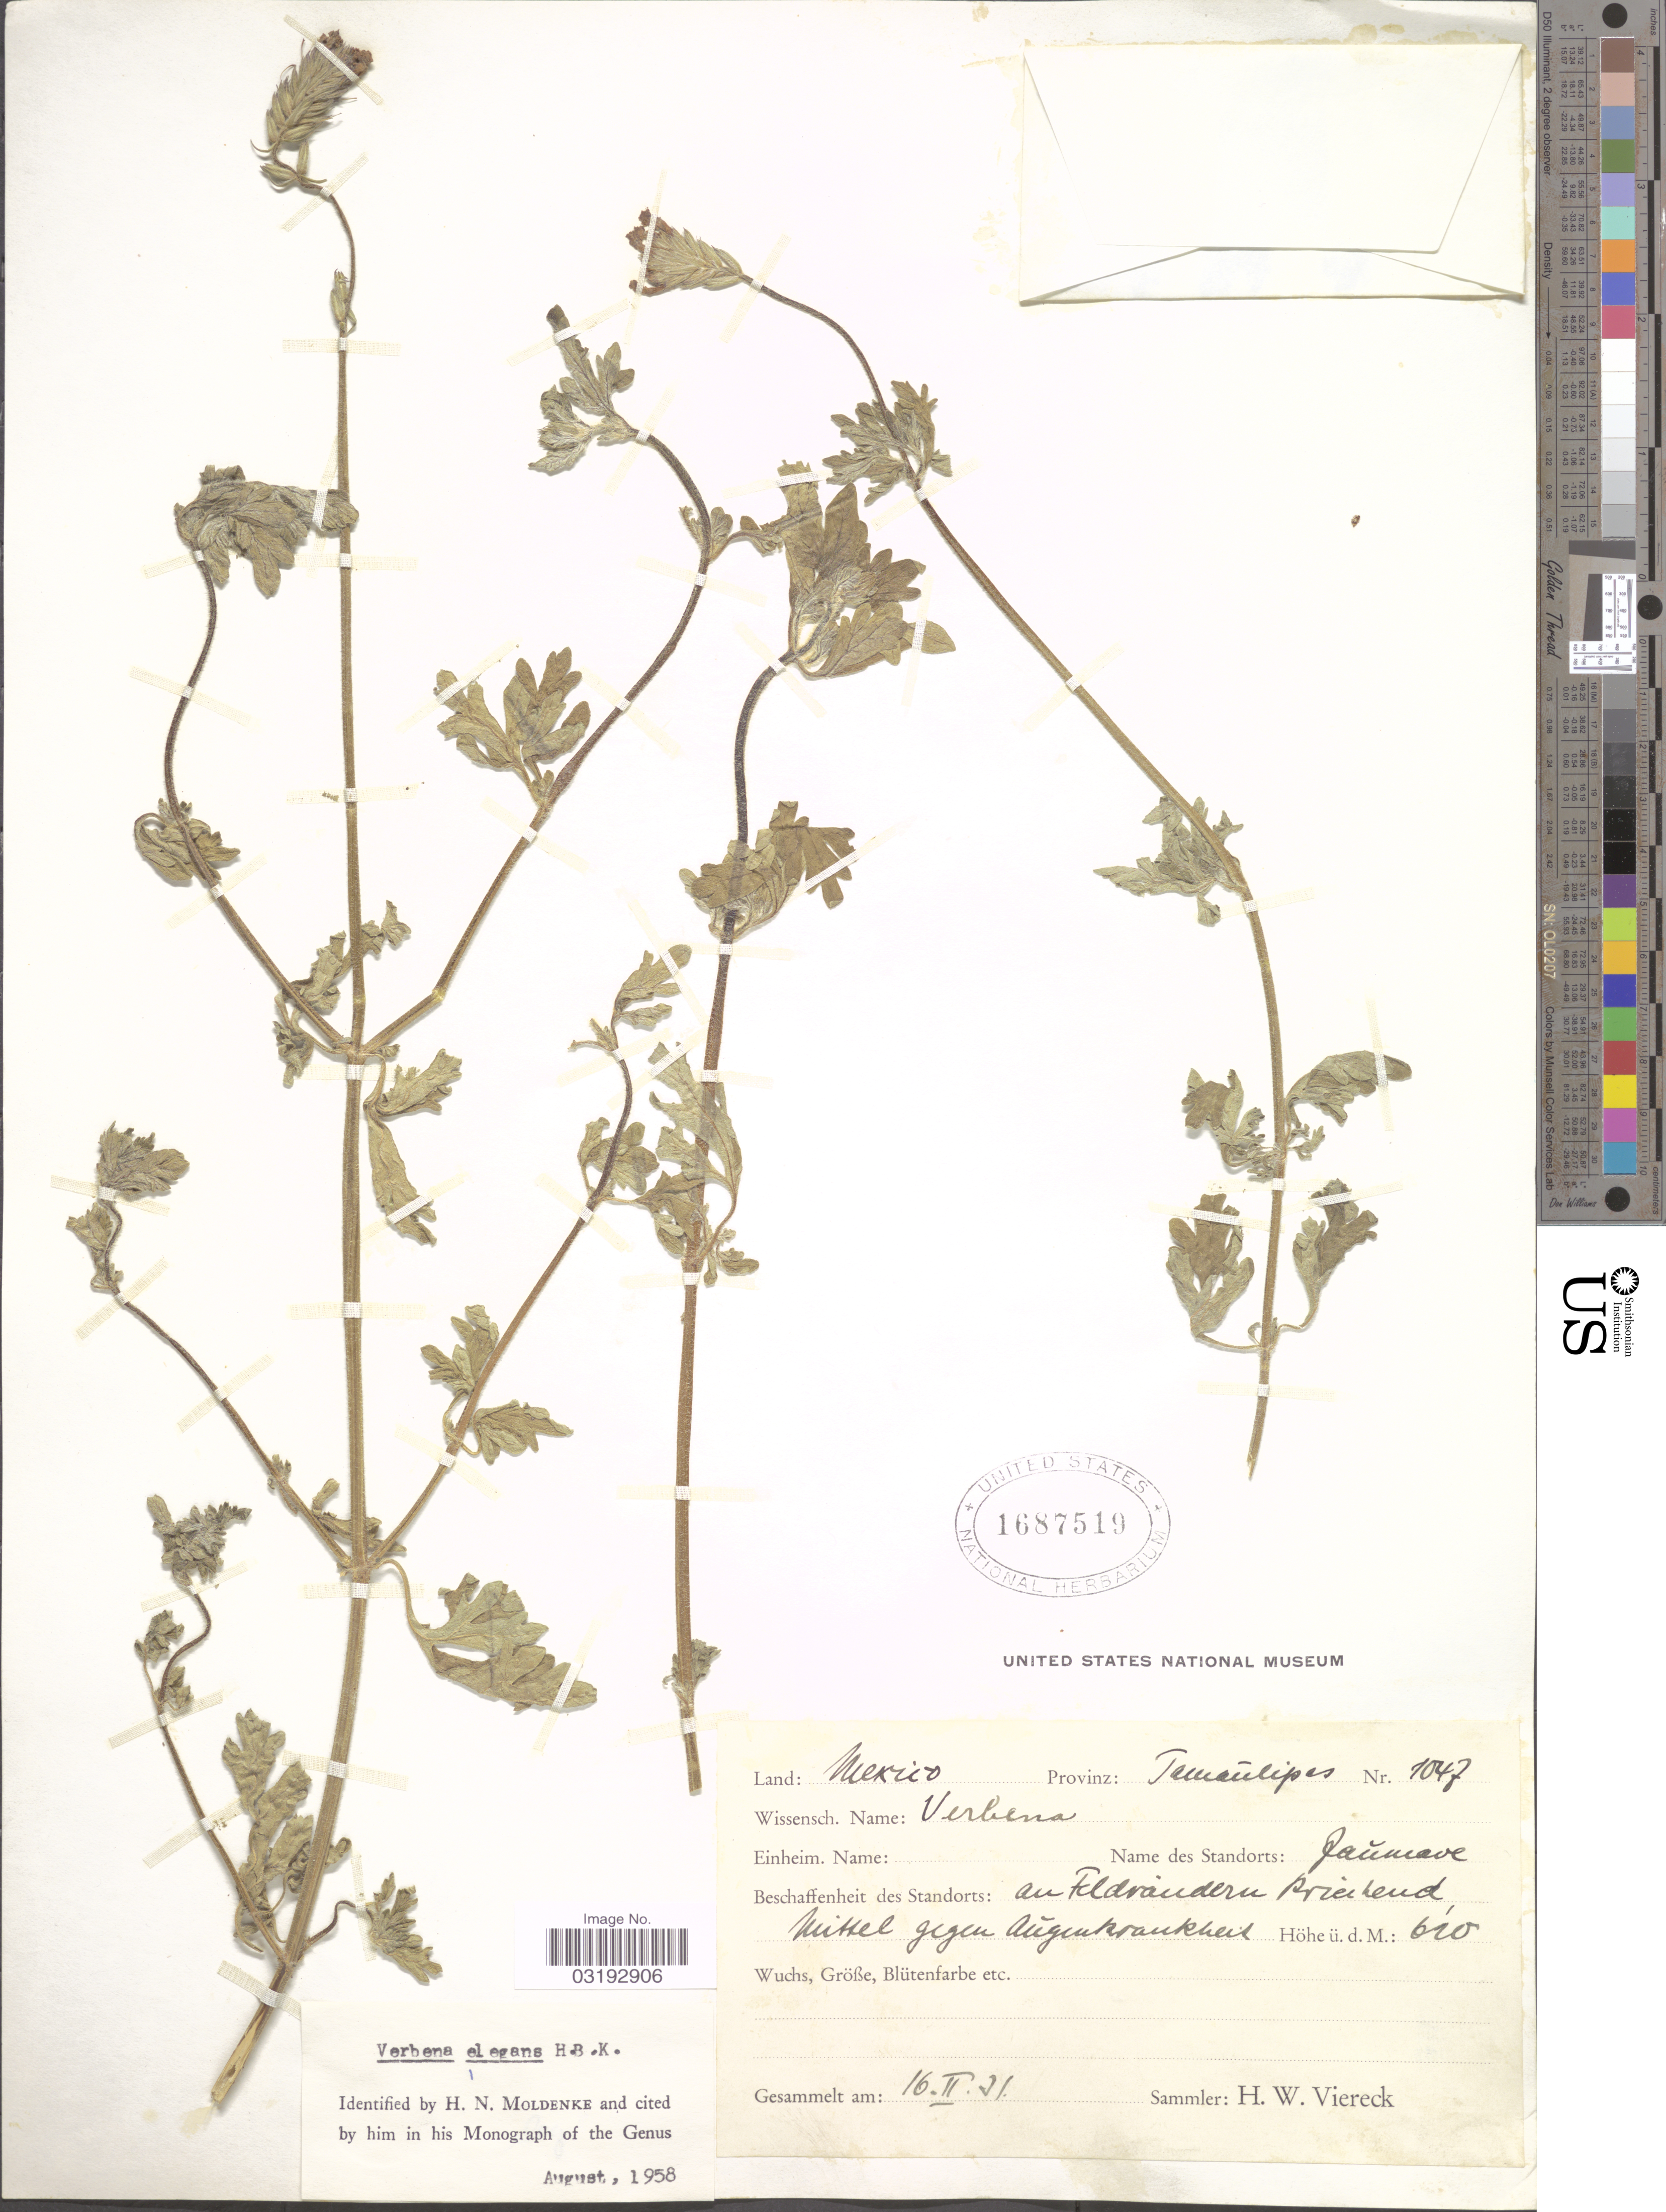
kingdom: Plantae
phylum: Tracheophyta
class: Magnoliopsida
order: Lamiales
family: Verbenaceae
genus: Verbena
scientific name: Verbena elegans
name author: Kunth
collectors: H. W. Viereck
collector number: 1047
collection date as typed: Transcribed d/m/y: 16/2/31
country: Mexico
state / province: Tamaulipas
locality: Jaumave. An Feldrändern Preitend, Mittel gegen Aúgenkrankheit [interpreted]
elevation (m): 610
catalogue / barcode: US 1687519